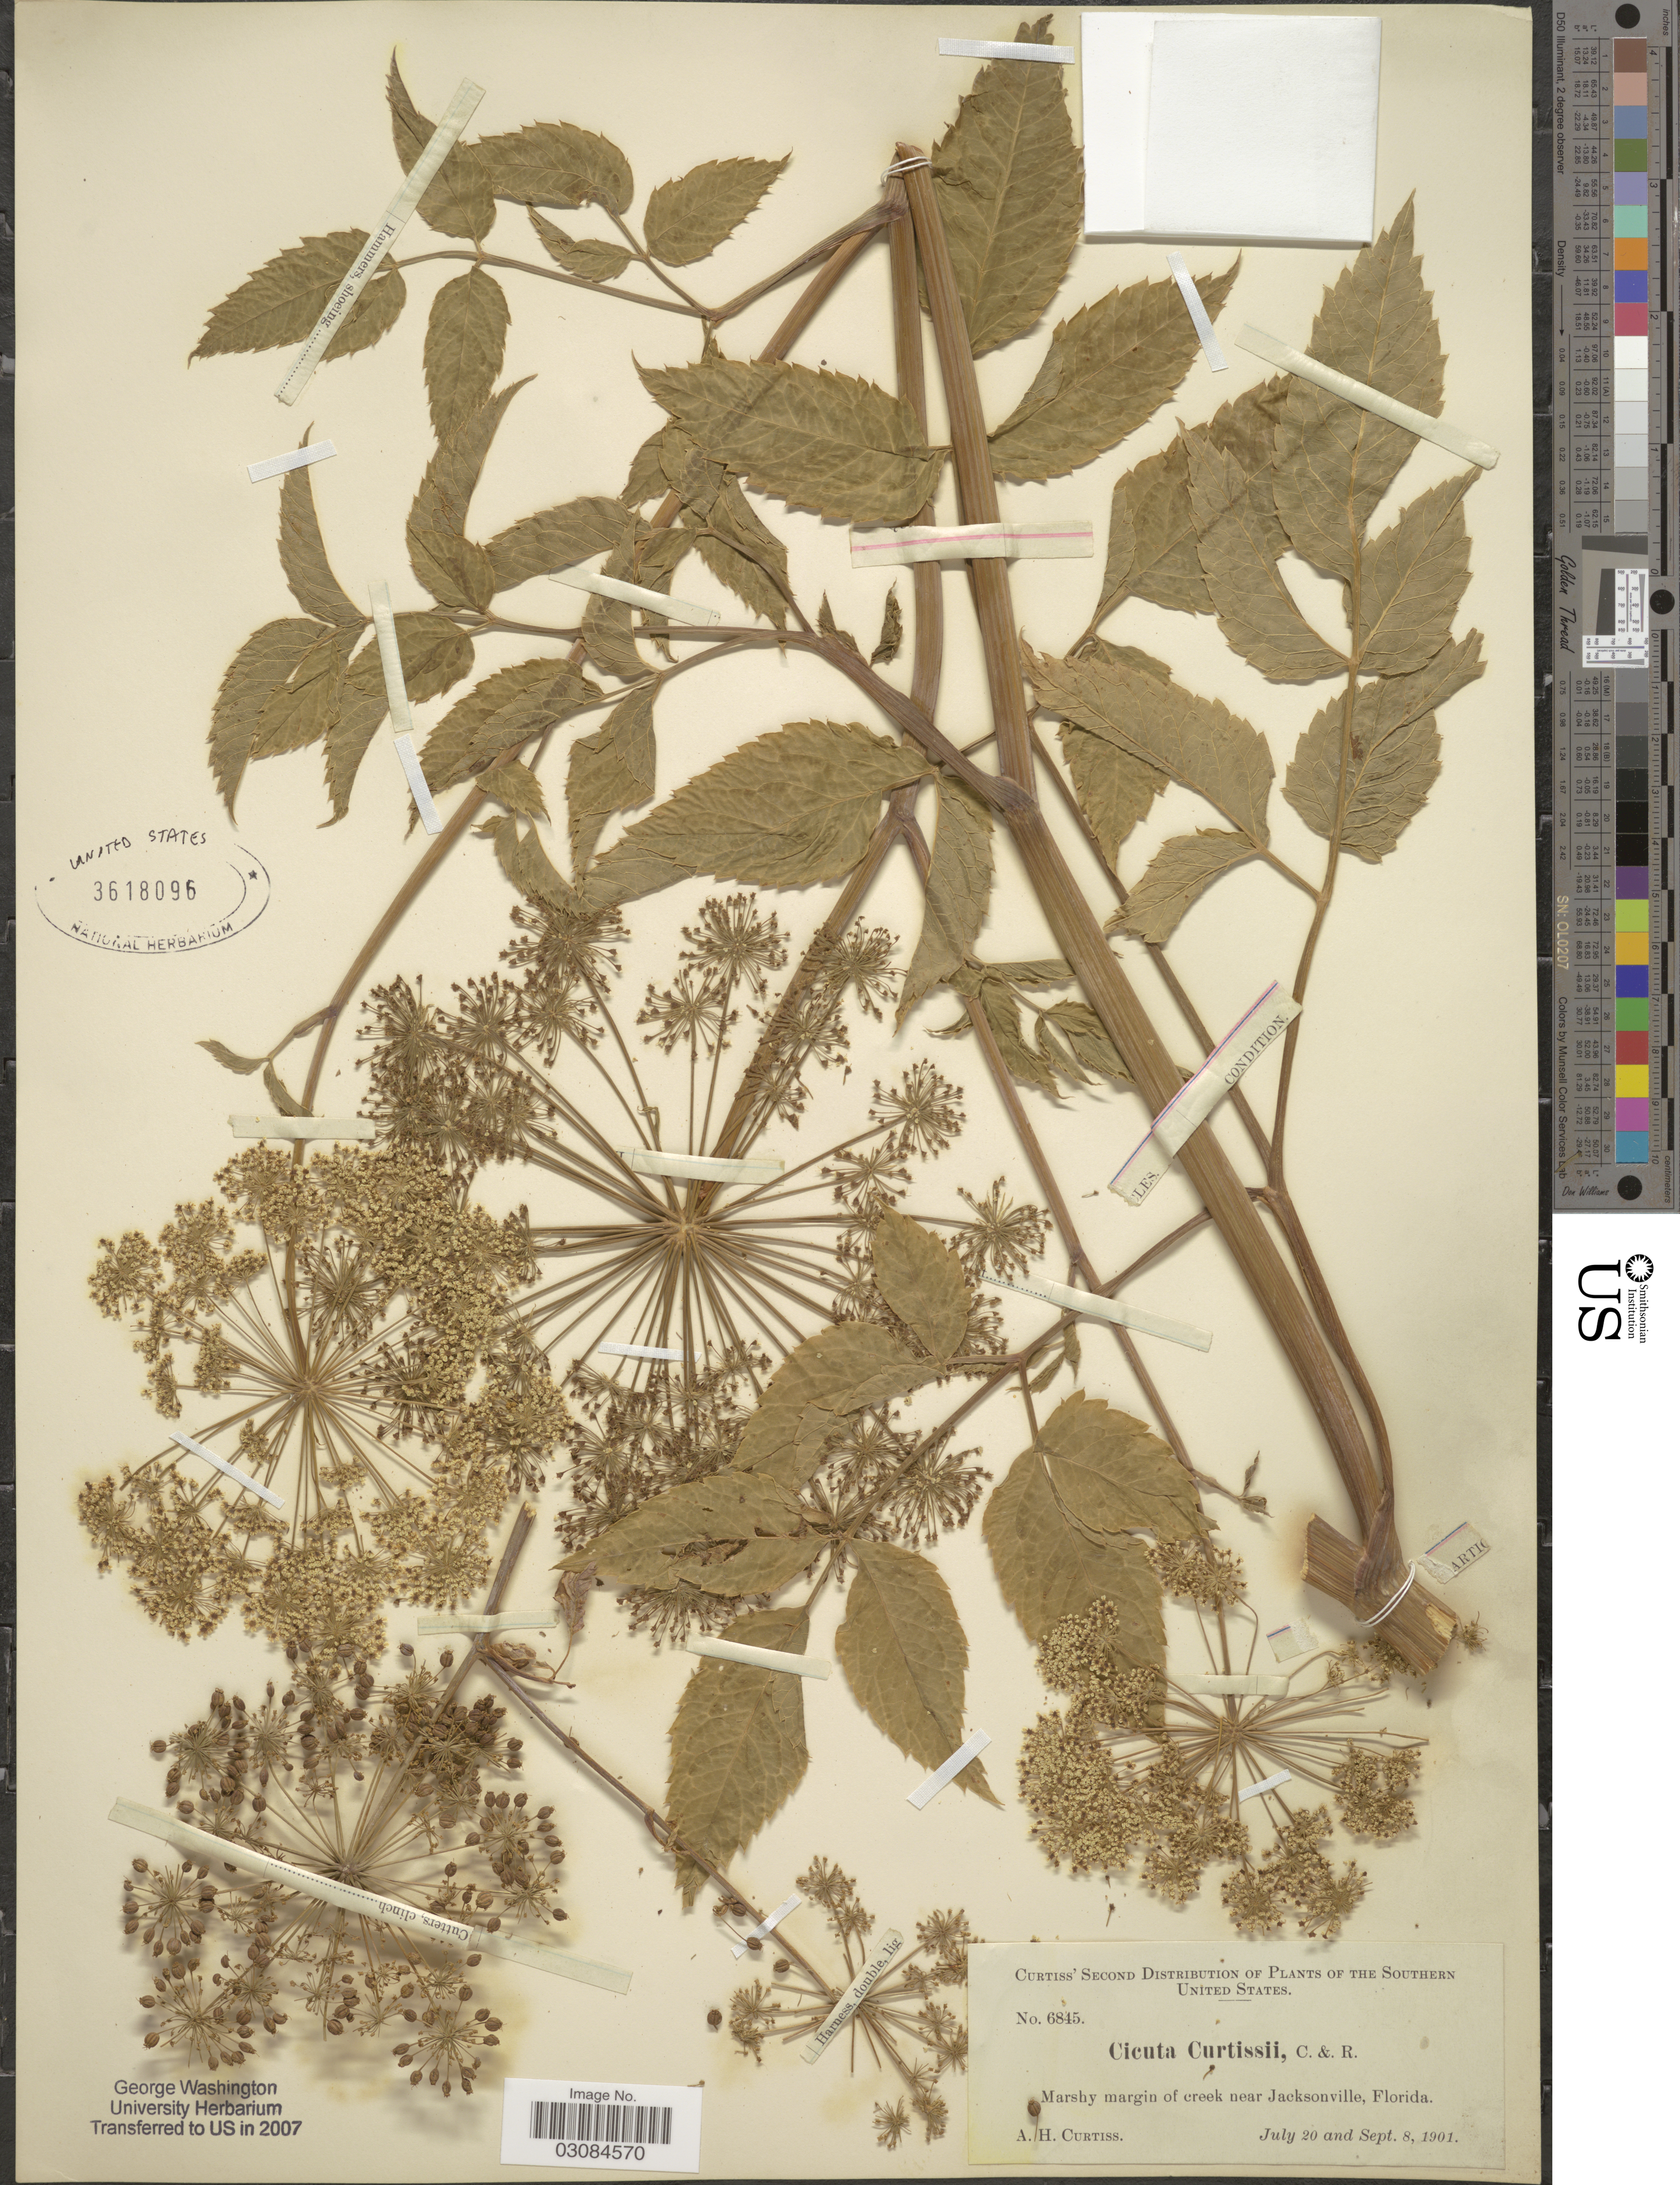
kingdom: Plantae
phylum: Tracheophyta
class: Magnoliopsida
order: Apiales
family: Apiaceae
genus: Cicuta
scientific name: Cicuta mexicana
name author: J.M. Coult. & Rose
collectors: A. H. Curtiss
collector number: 6845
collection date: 1901-07-20/1901-09-08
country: United States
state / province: Florida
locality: Southern United States. Marshy margin of creek near Jacksonville.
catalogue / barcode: US 3618096